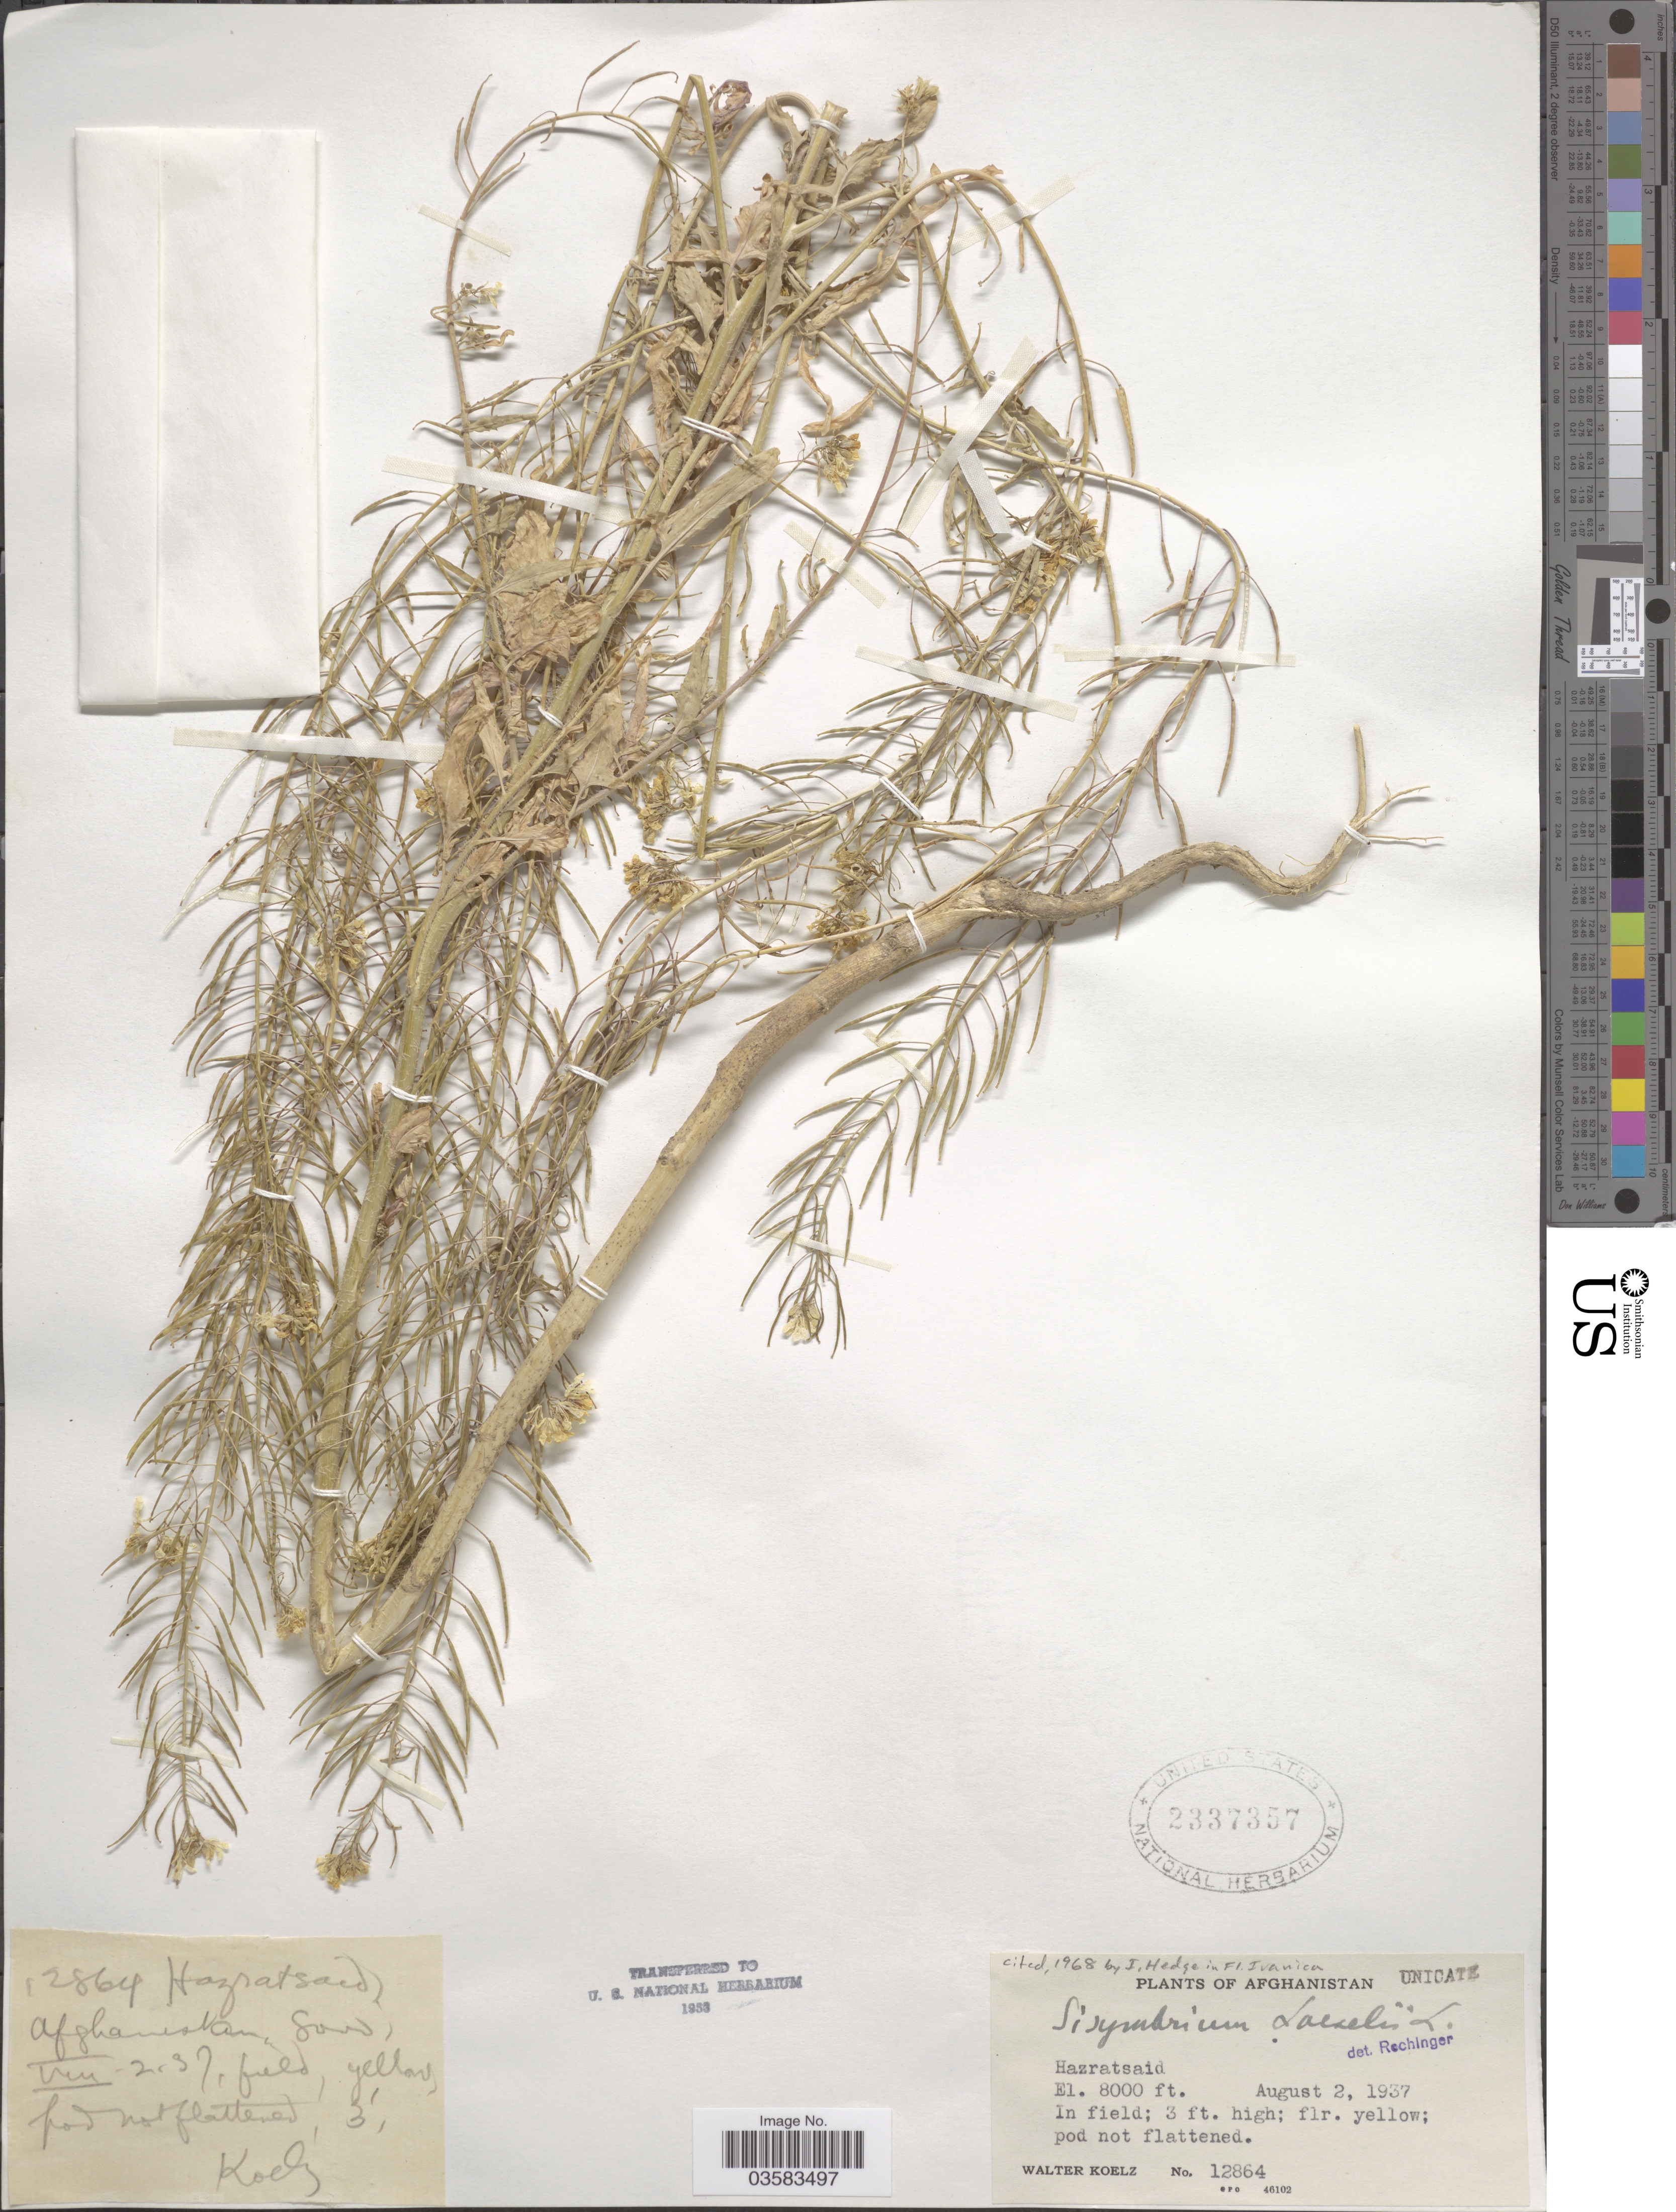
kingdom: Plantae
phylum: Tracheophyta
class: Magnoliopsida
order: Brassicales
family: Brassicaceae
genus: Sisymbrium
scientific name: Sisymbrium loeselii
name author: L.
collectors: W. N. Koelz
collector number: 12864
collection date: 1937-08-02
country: Afghanistan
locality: Hazratsaid.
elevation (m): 2438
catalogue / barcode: US 2337357